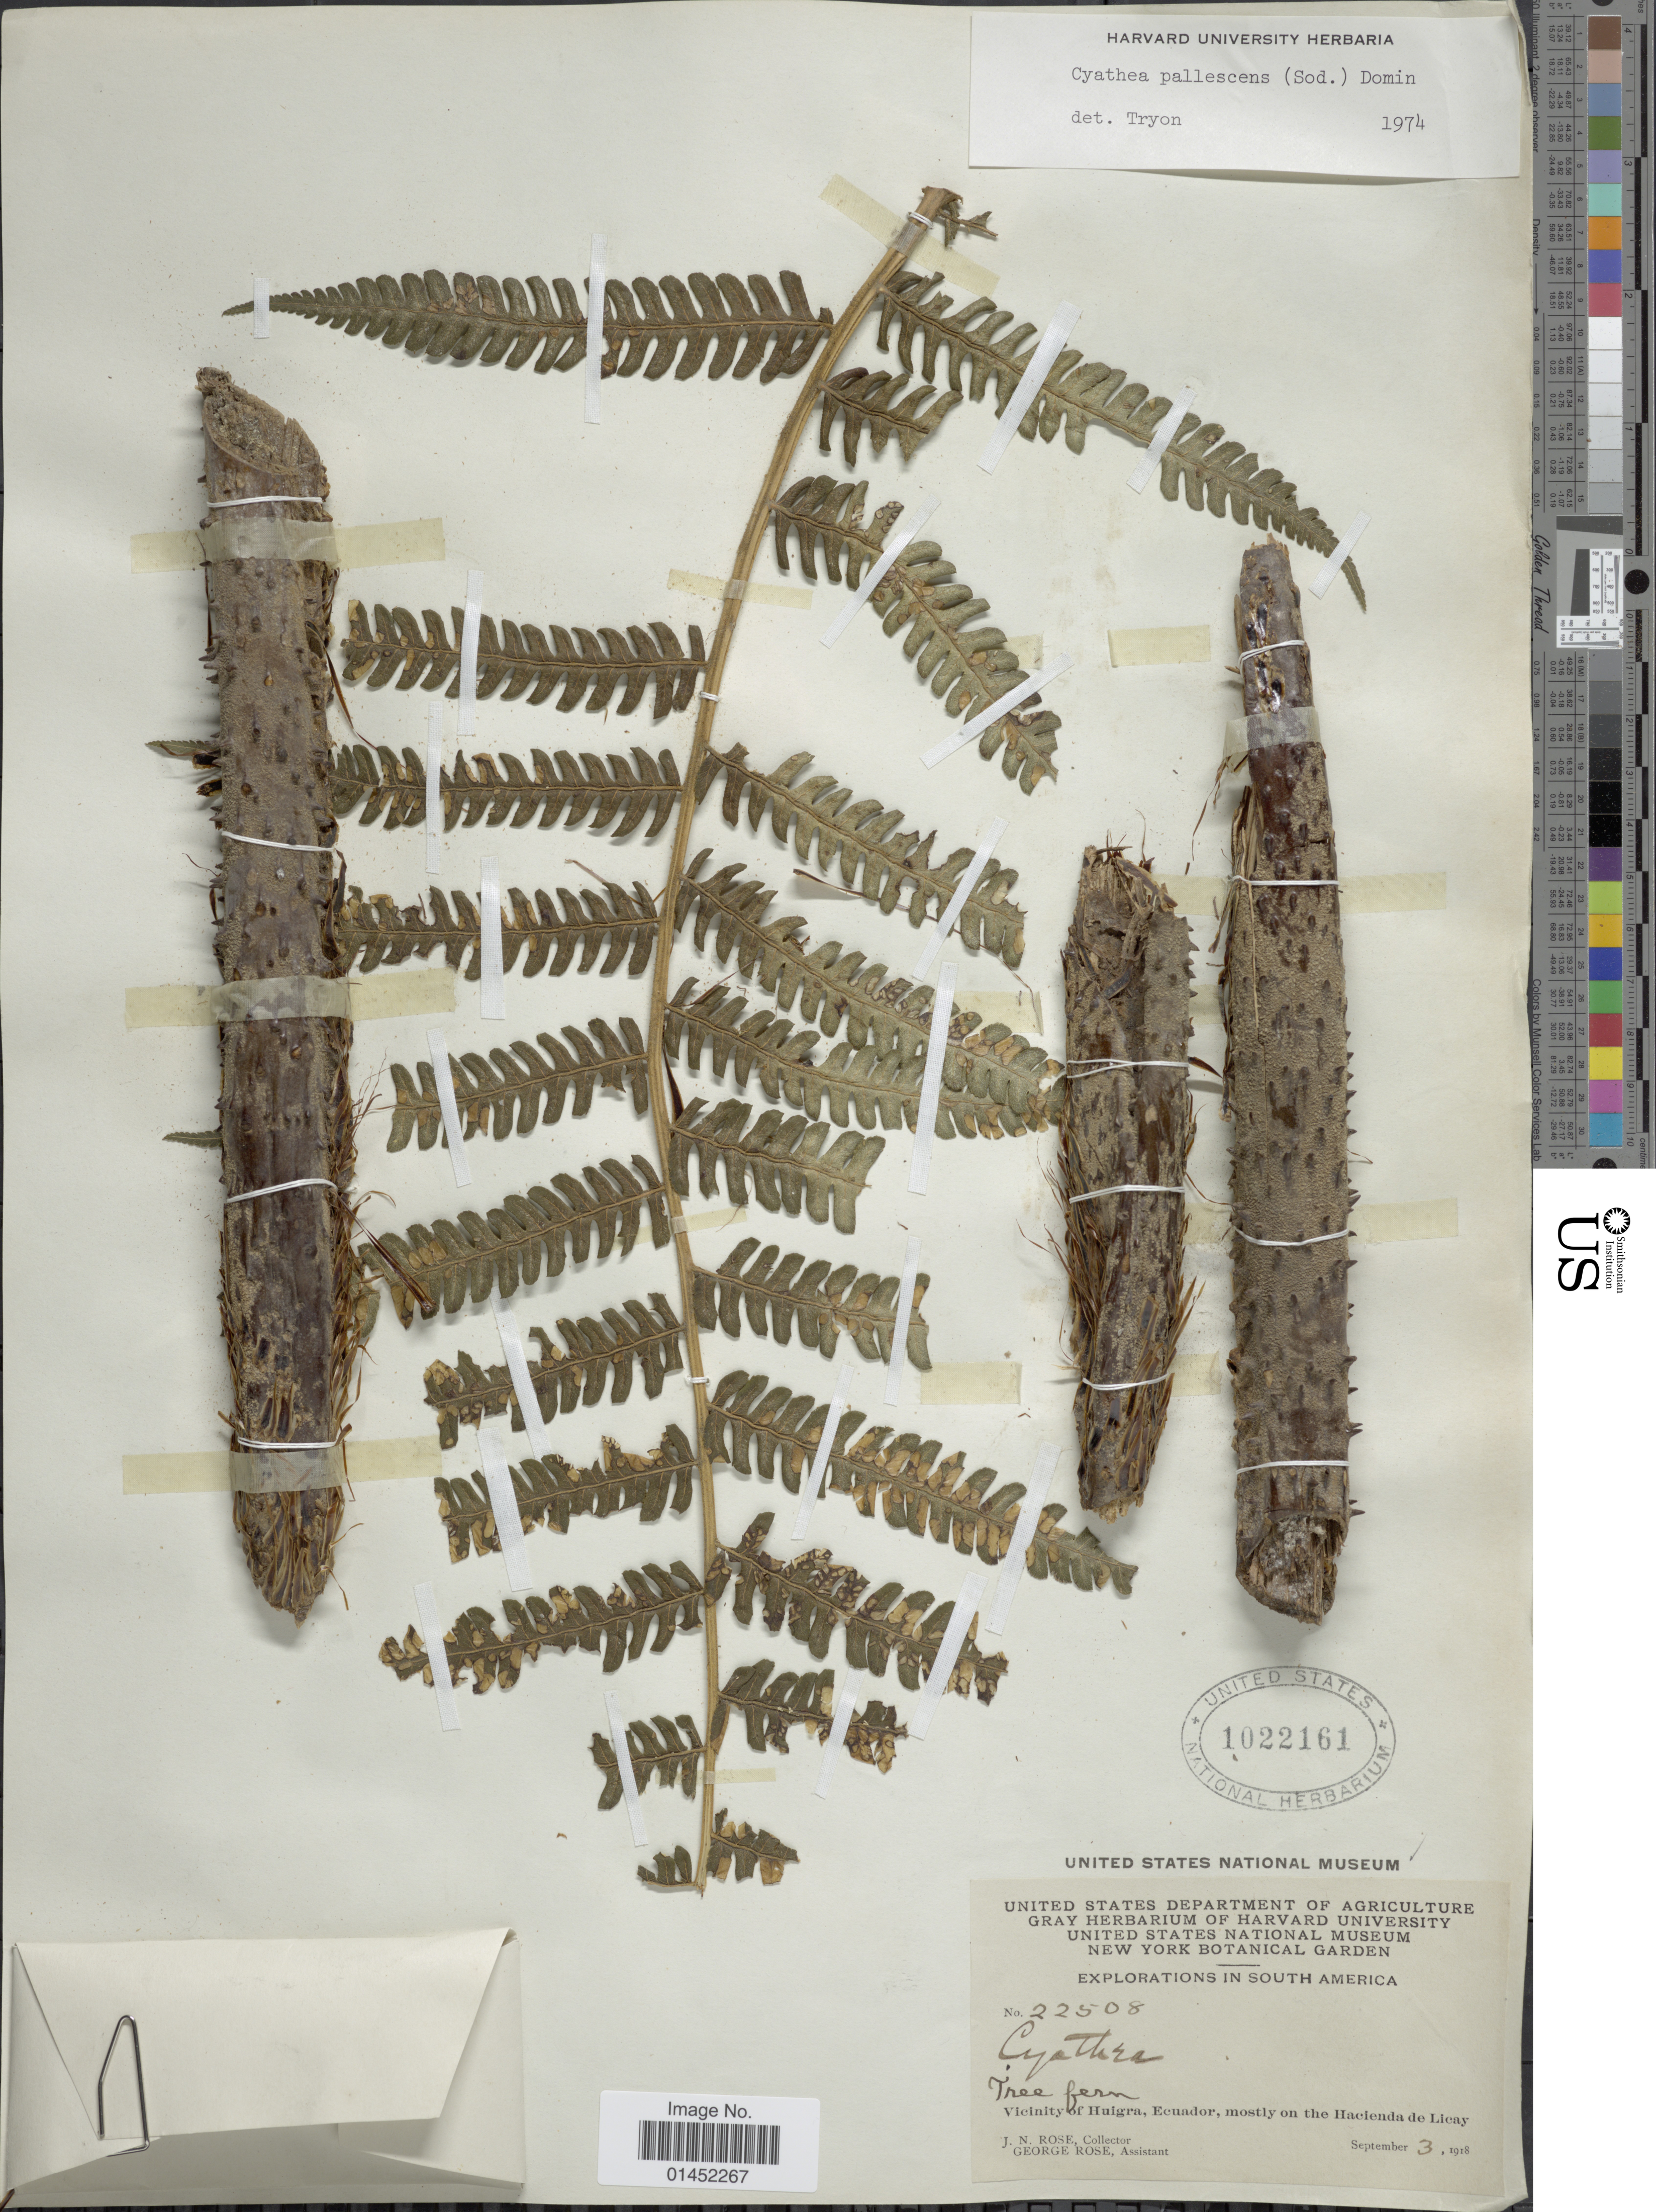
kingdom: Plantae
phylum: Tracheophyta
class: Polypodiopsida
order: Cyatheales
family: Cyatheaceae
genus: Cyathea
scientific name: Cyathea pallescens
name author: (Sodiro) Domin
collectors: J. N. Rose & G. Rose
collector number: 22508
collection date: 1918-09-03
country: Ecuador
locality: Vicinity of Huigra, mostly on the Hacienda de Licay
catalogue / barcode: US 1022161